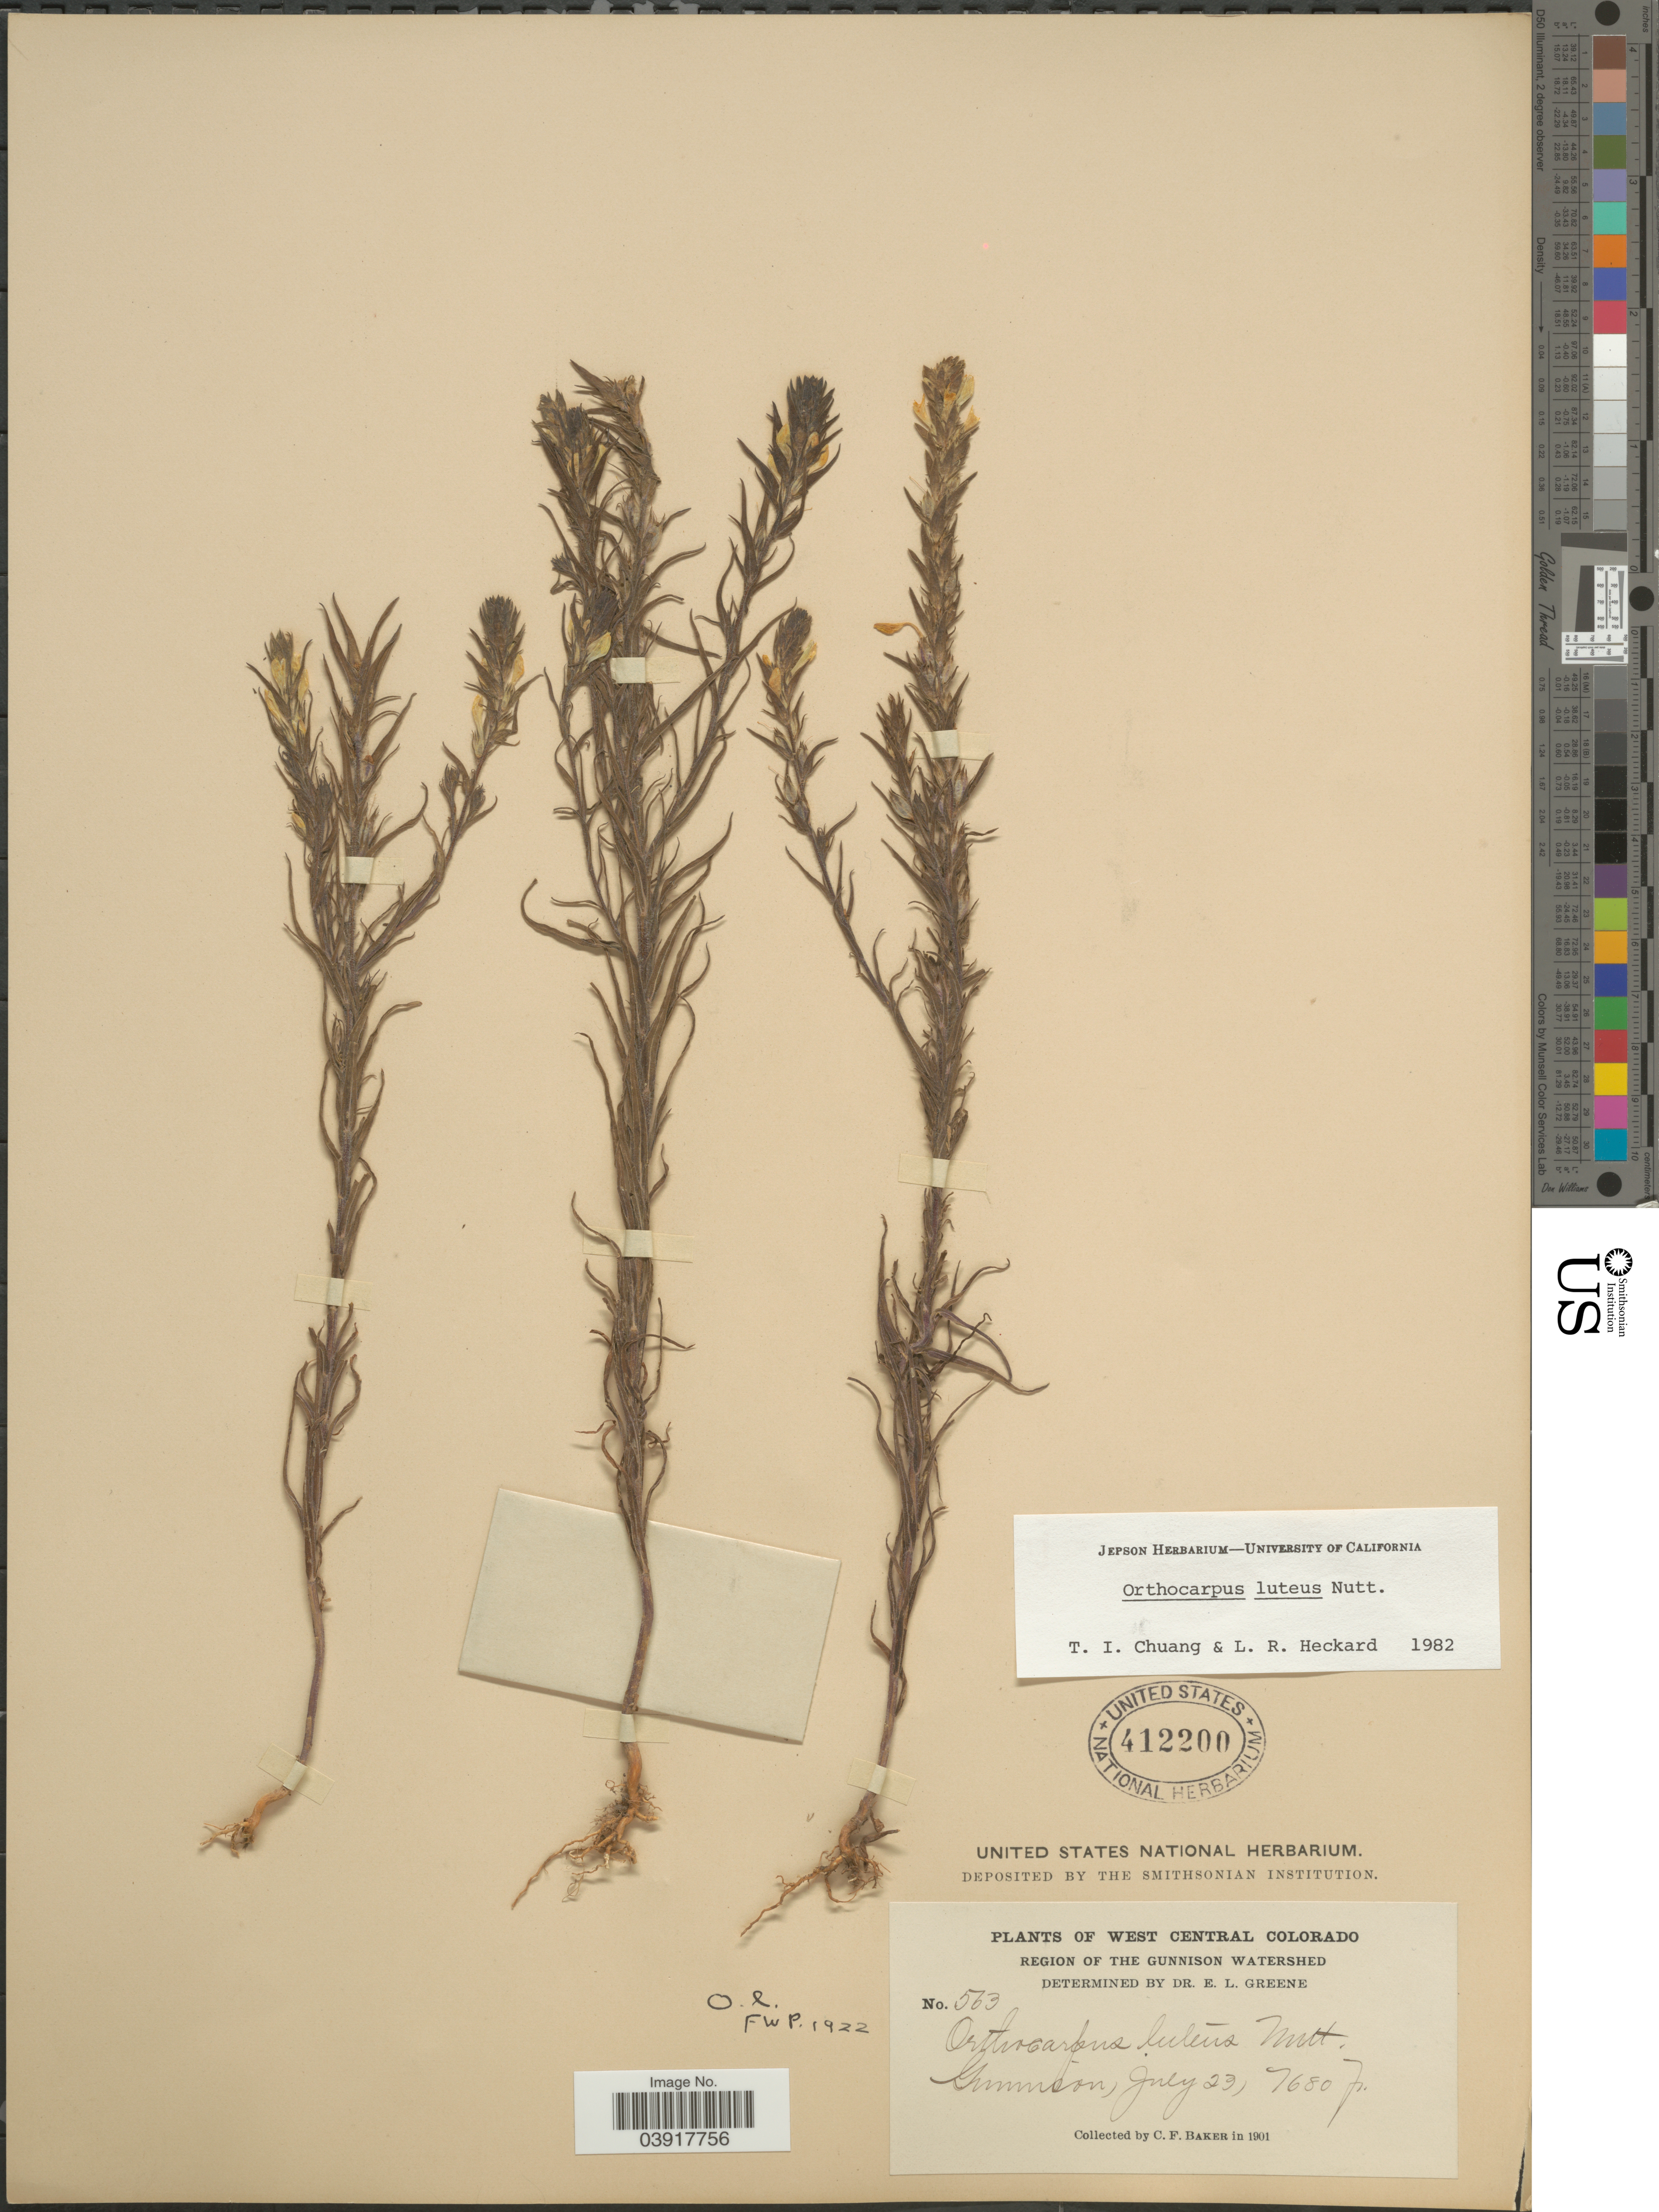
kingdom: Plantae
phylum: Tracheophyta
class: Magnoliopsida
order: Lamiales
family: Orobanchaceae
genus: Orthocarpus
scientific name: Orthocarpus luteus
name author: Nutt.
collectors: C. F. Baker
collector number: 563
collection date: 1901-07-23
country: United States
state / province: Colorado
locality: West Central Colorado. Region of the Gunnison Watershed. Gunnison.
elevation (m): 2341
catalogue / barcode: US 412200